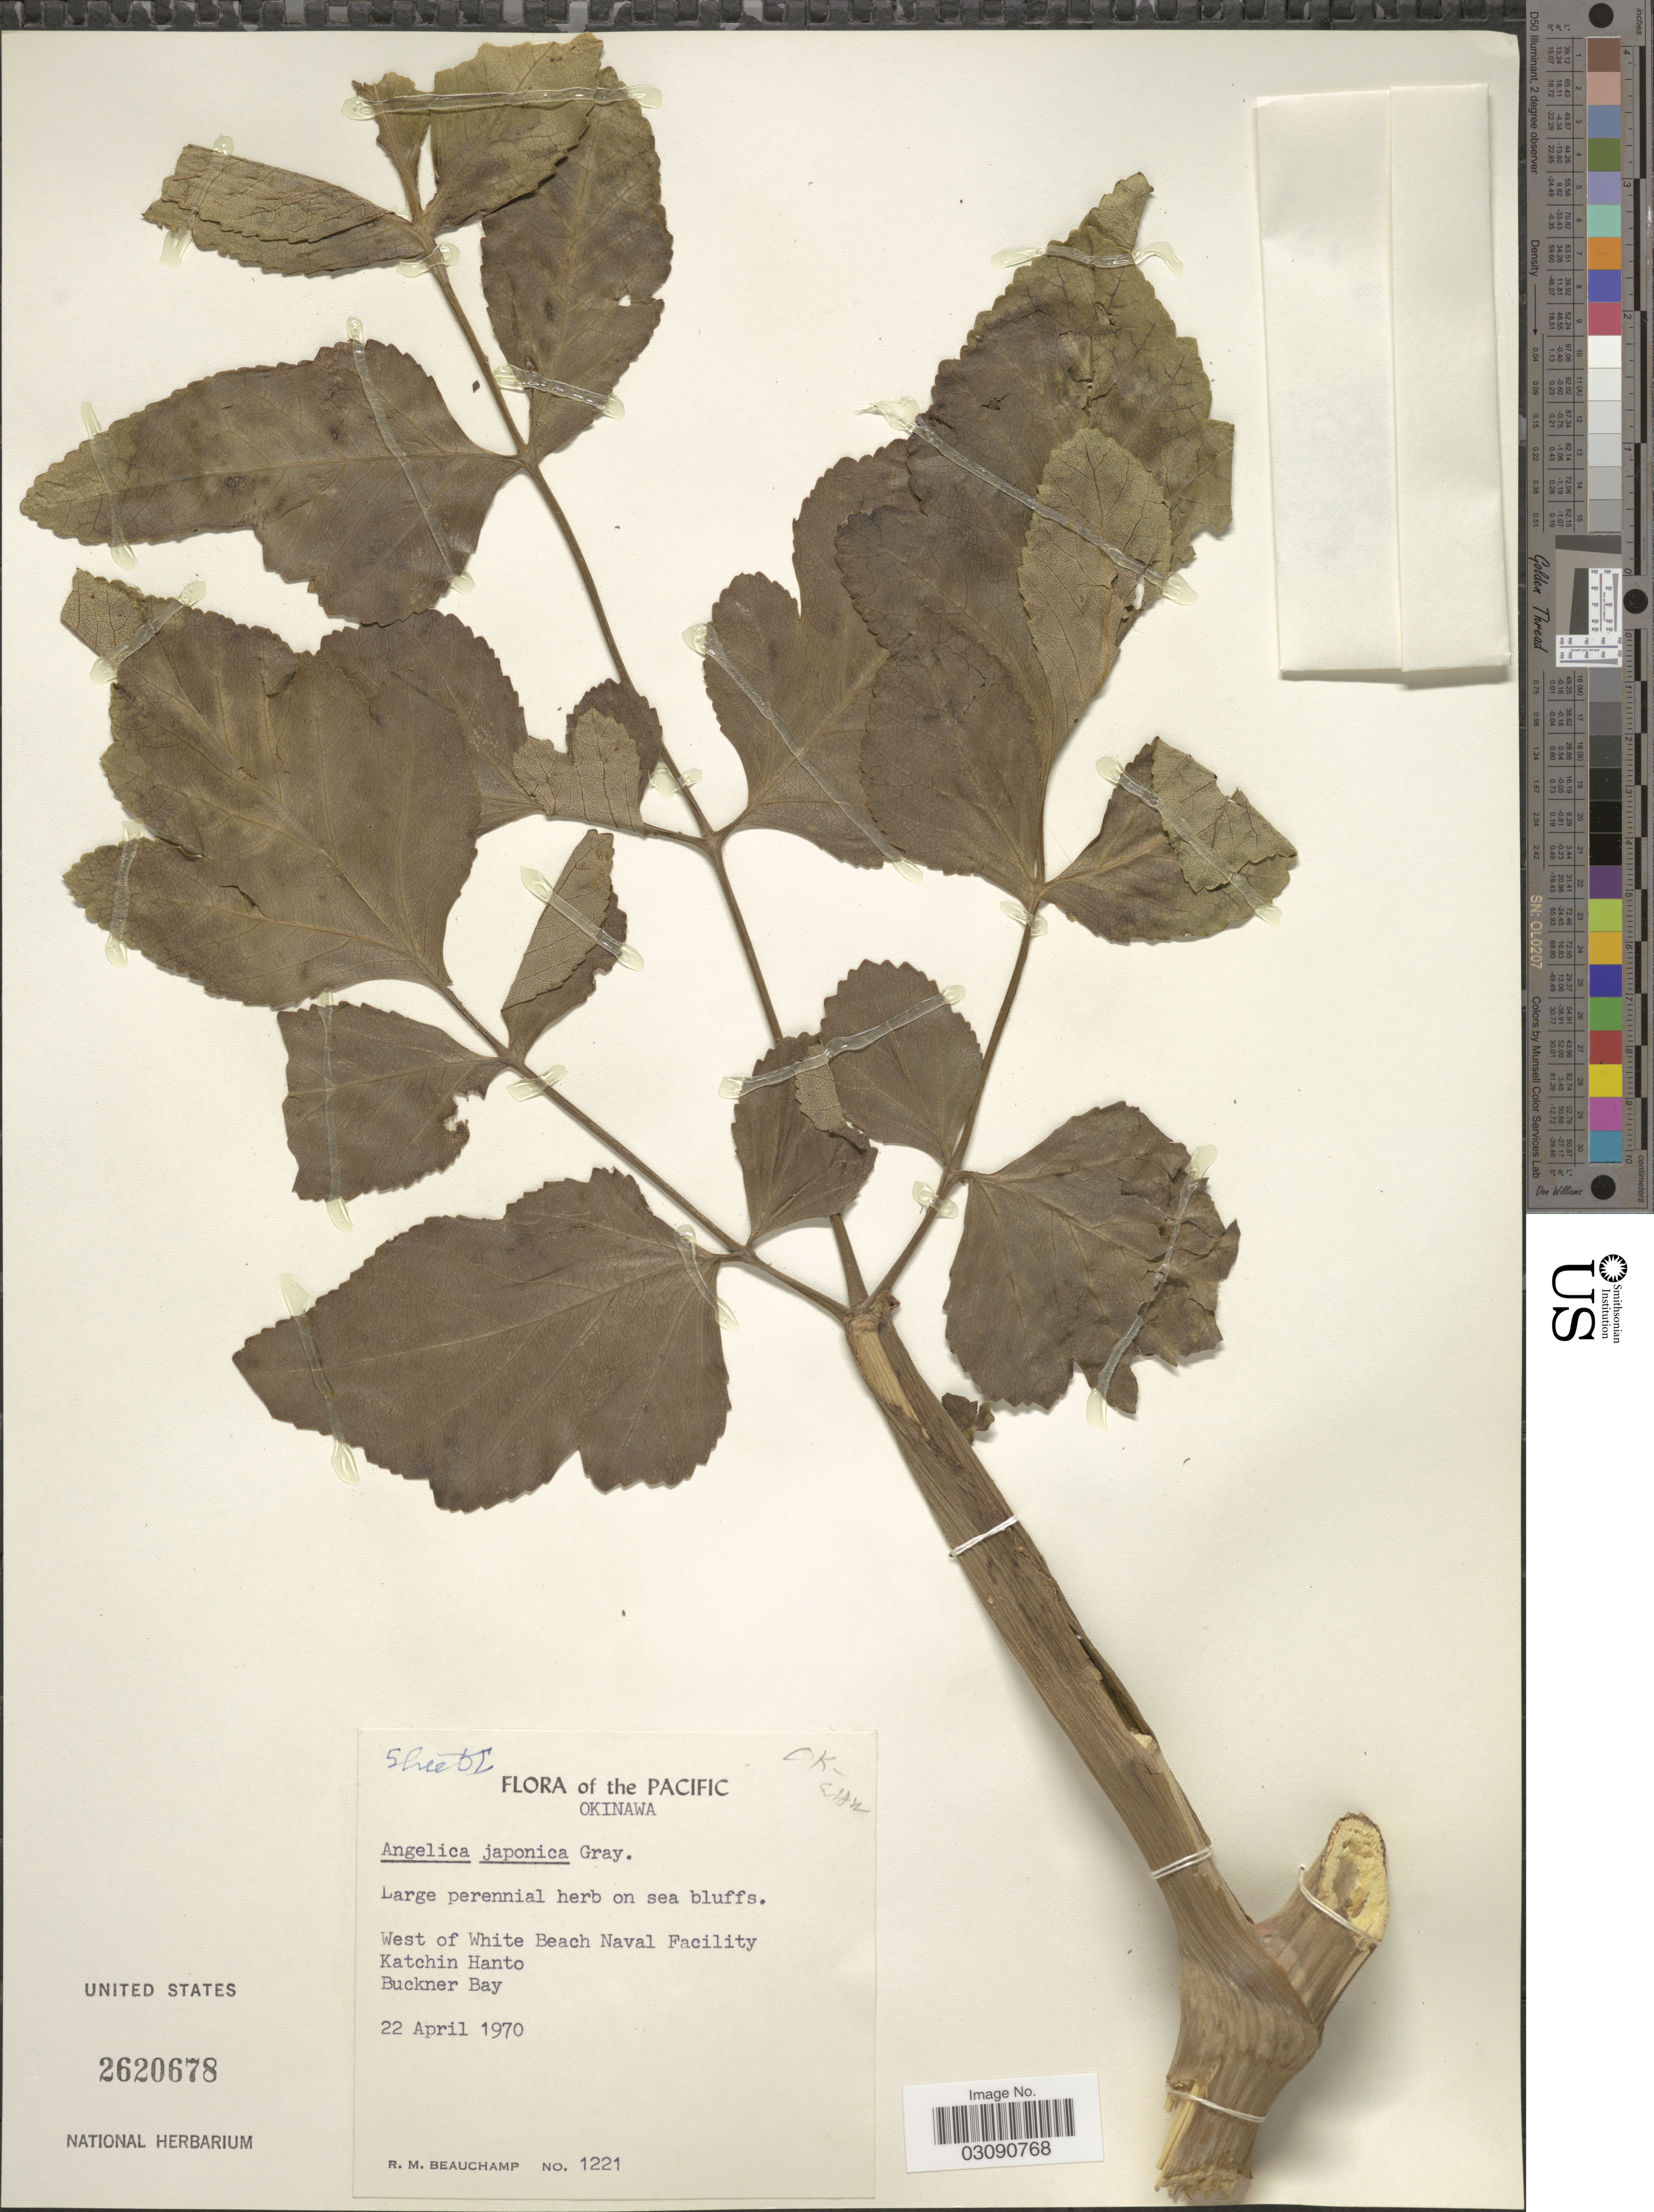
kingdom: Plantae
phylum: Tracheophyta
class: Magnoliopsida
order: Apiales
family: Apiaceae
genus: Angelica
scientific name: Angelica japonica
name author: A. Gray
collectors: R. Beauchamp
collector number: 1221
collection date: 1970-04-22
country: Japan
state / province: Okinawa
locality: West of White Beach Naval Facility, Katchin Hanto, Buckner Bay.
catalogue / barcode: US 2620678